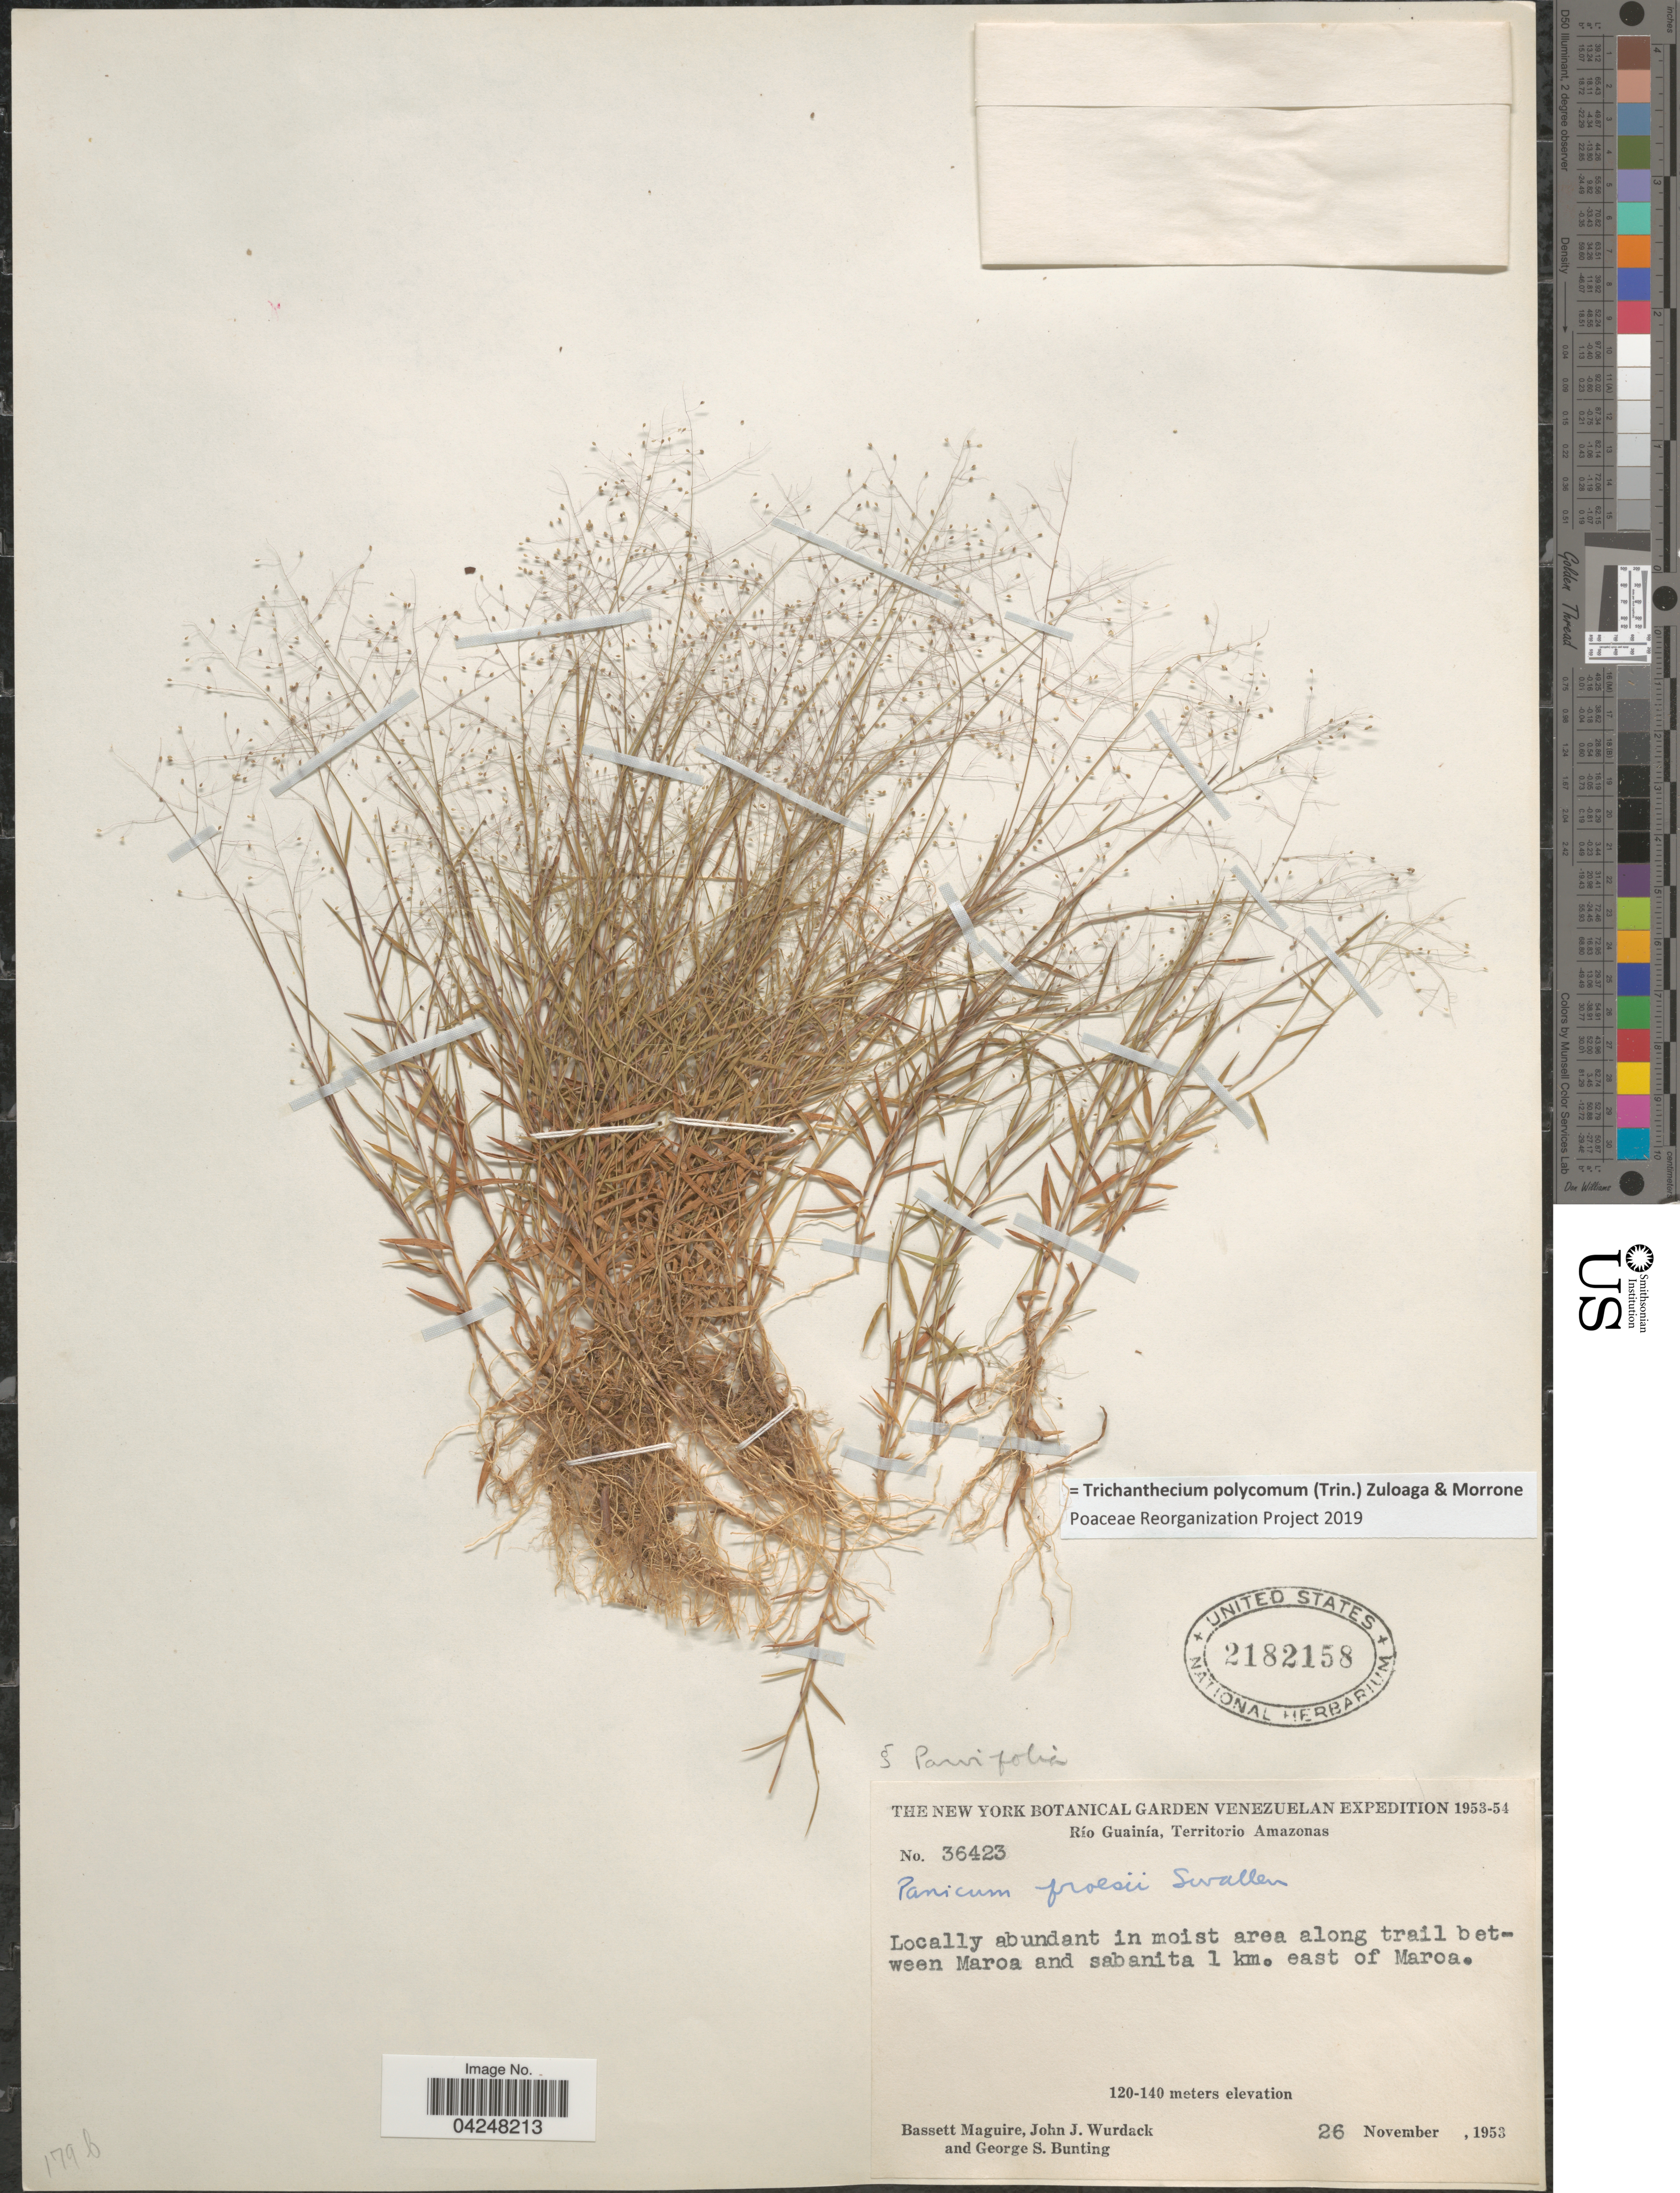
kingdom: Plantae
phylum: Tracheophyta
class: Liliopsida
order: Poales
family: Poaceae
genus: Trichanthecium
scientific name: Trichanthecium polycomum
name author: (Trin.) Zuloaga & Morrone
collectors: B. Maguire, J. J. Wurdack & G. S. Bunting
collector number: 36423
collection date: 1953-11-26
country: Venezuela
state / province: Amazonas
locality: The New York Botanical Garden Venezuelan Expedition 1953-54. Río Guainía. Locally abundant in moist area along trail between Maroa and Sabanita 1 km. east of Maroa.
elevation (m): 120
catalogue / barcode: US 2182158